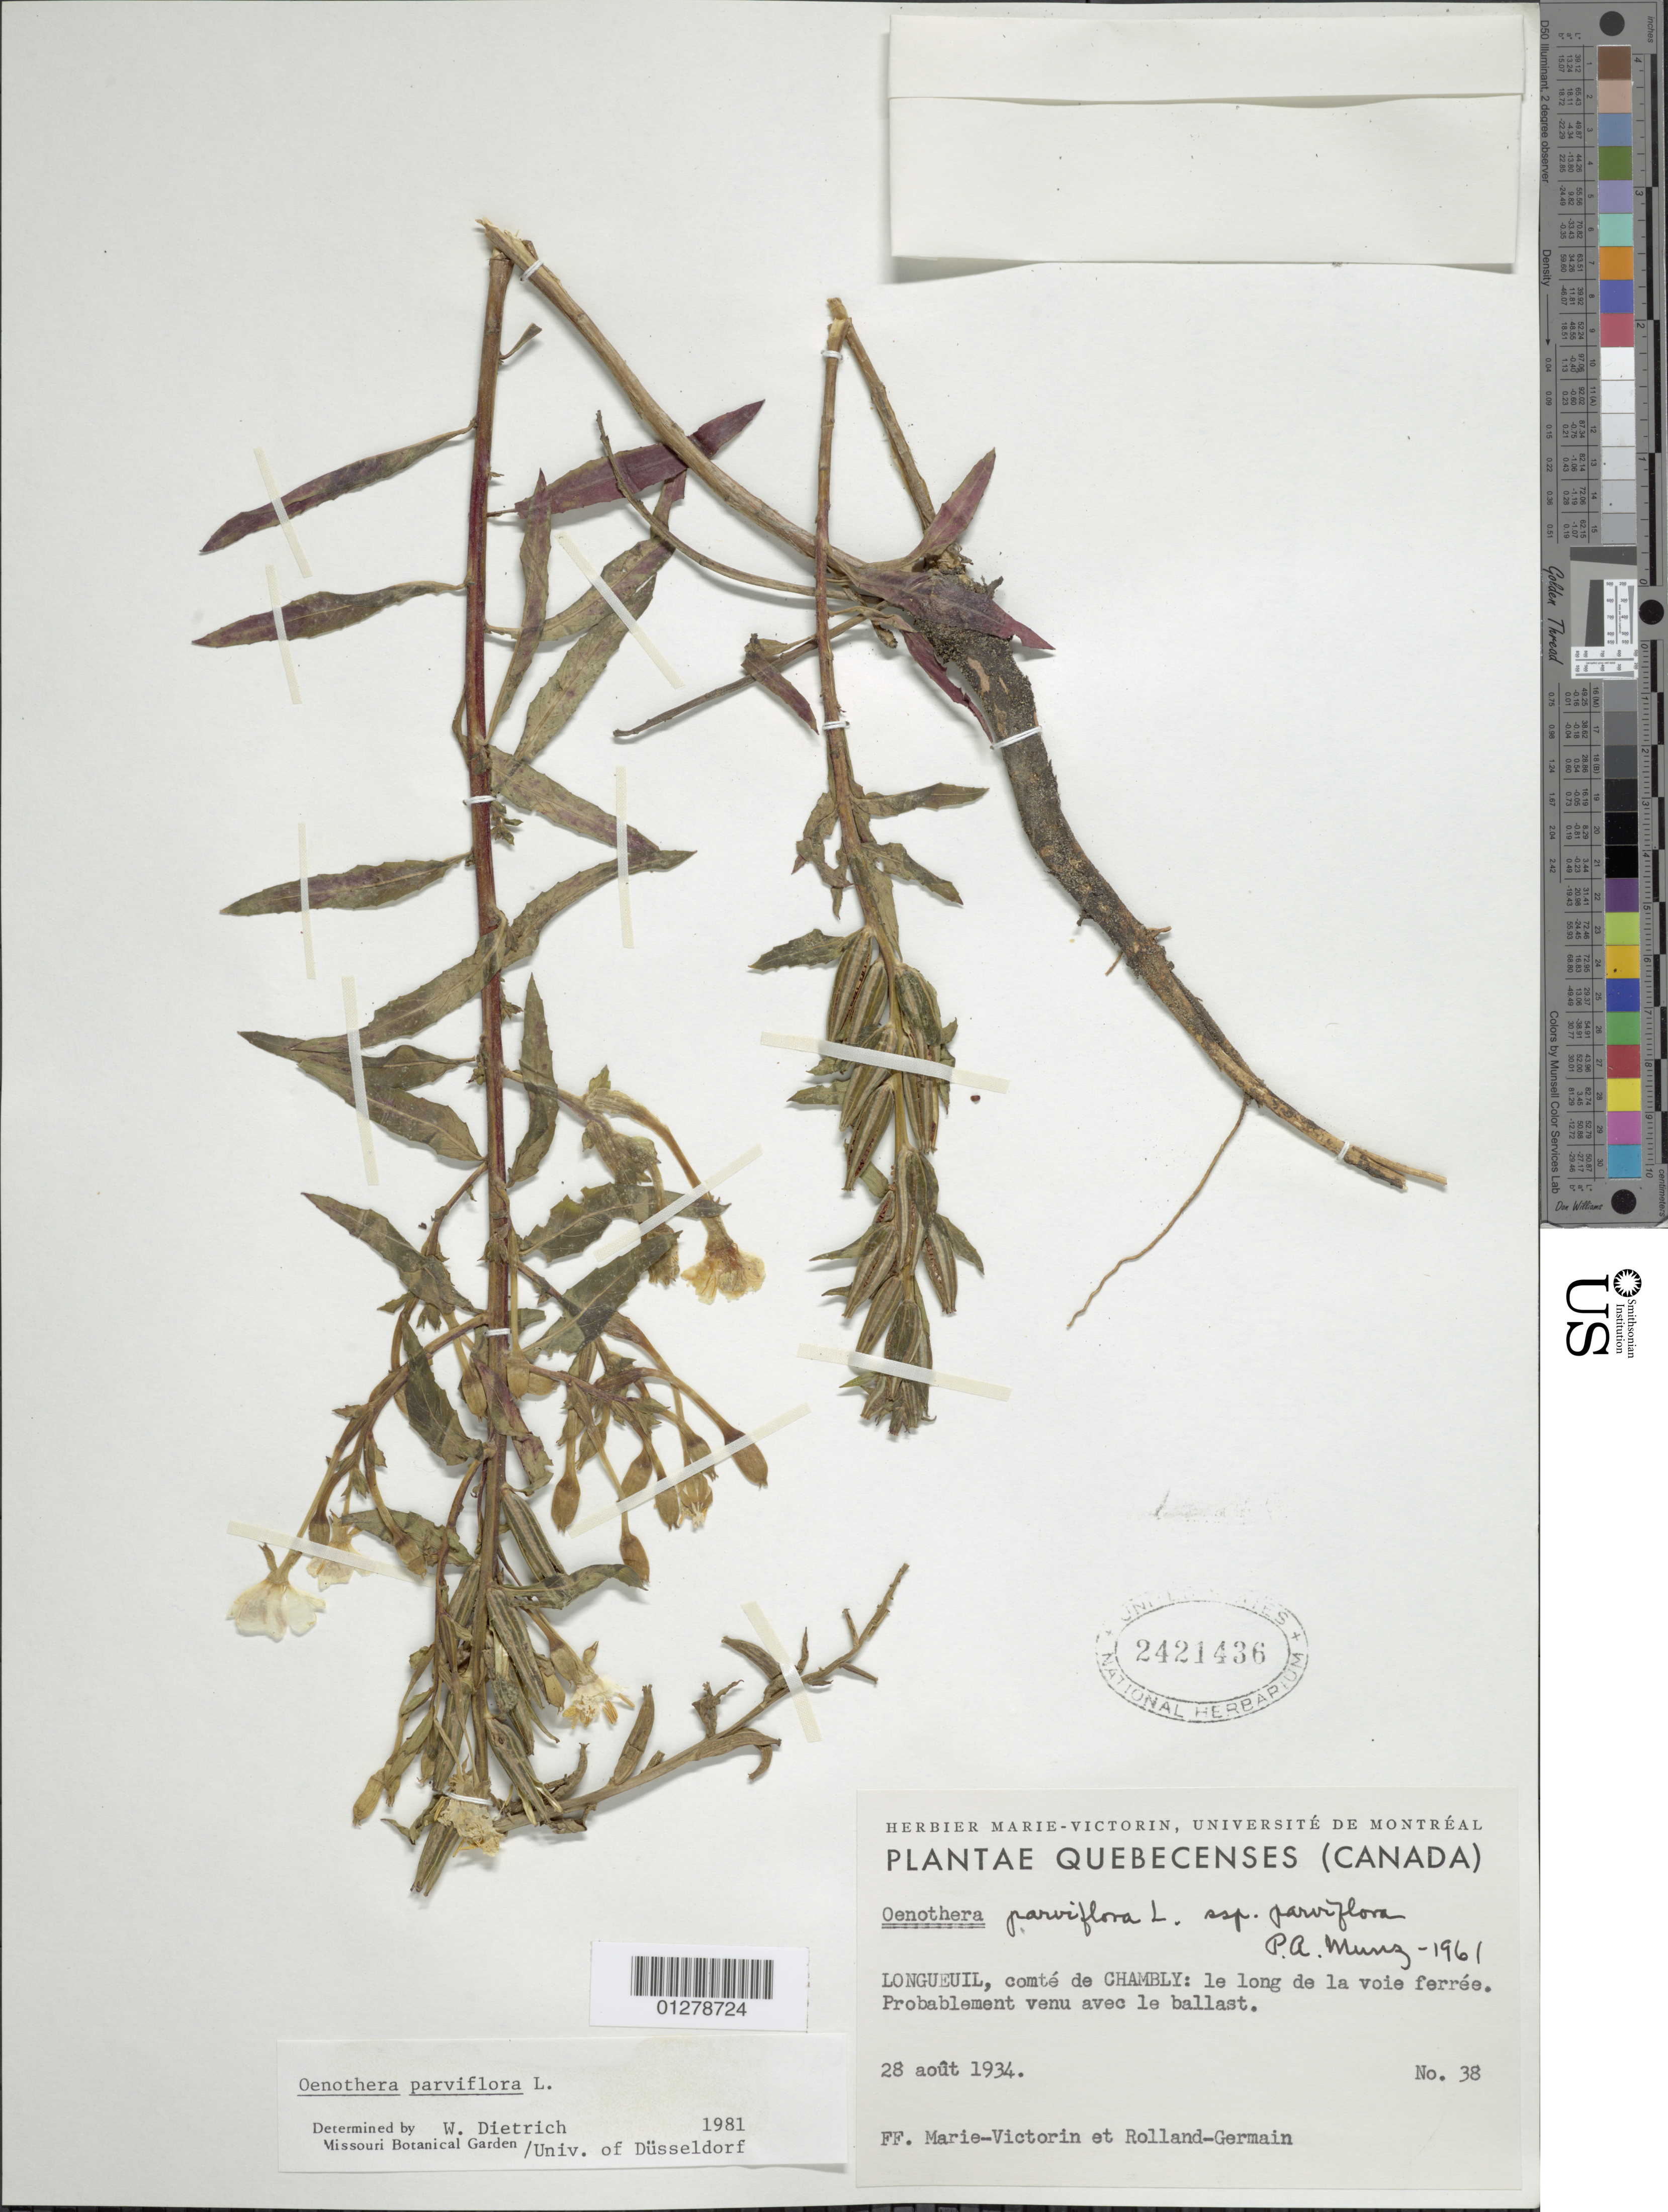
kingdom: Plantae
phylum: Tracheophyta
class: Magnoliopsida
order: Myrtales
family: Onagraceae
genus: Oenothera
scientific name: Oenothera parviflora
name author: L.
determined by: Dietrich, W.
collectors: Fr. Marie-Victorin & Rolland-Germain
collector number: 38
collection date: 1934-08-28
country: Canada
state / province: Quebec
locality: Longueuil, comte de Chambly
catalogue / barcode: US 2421436